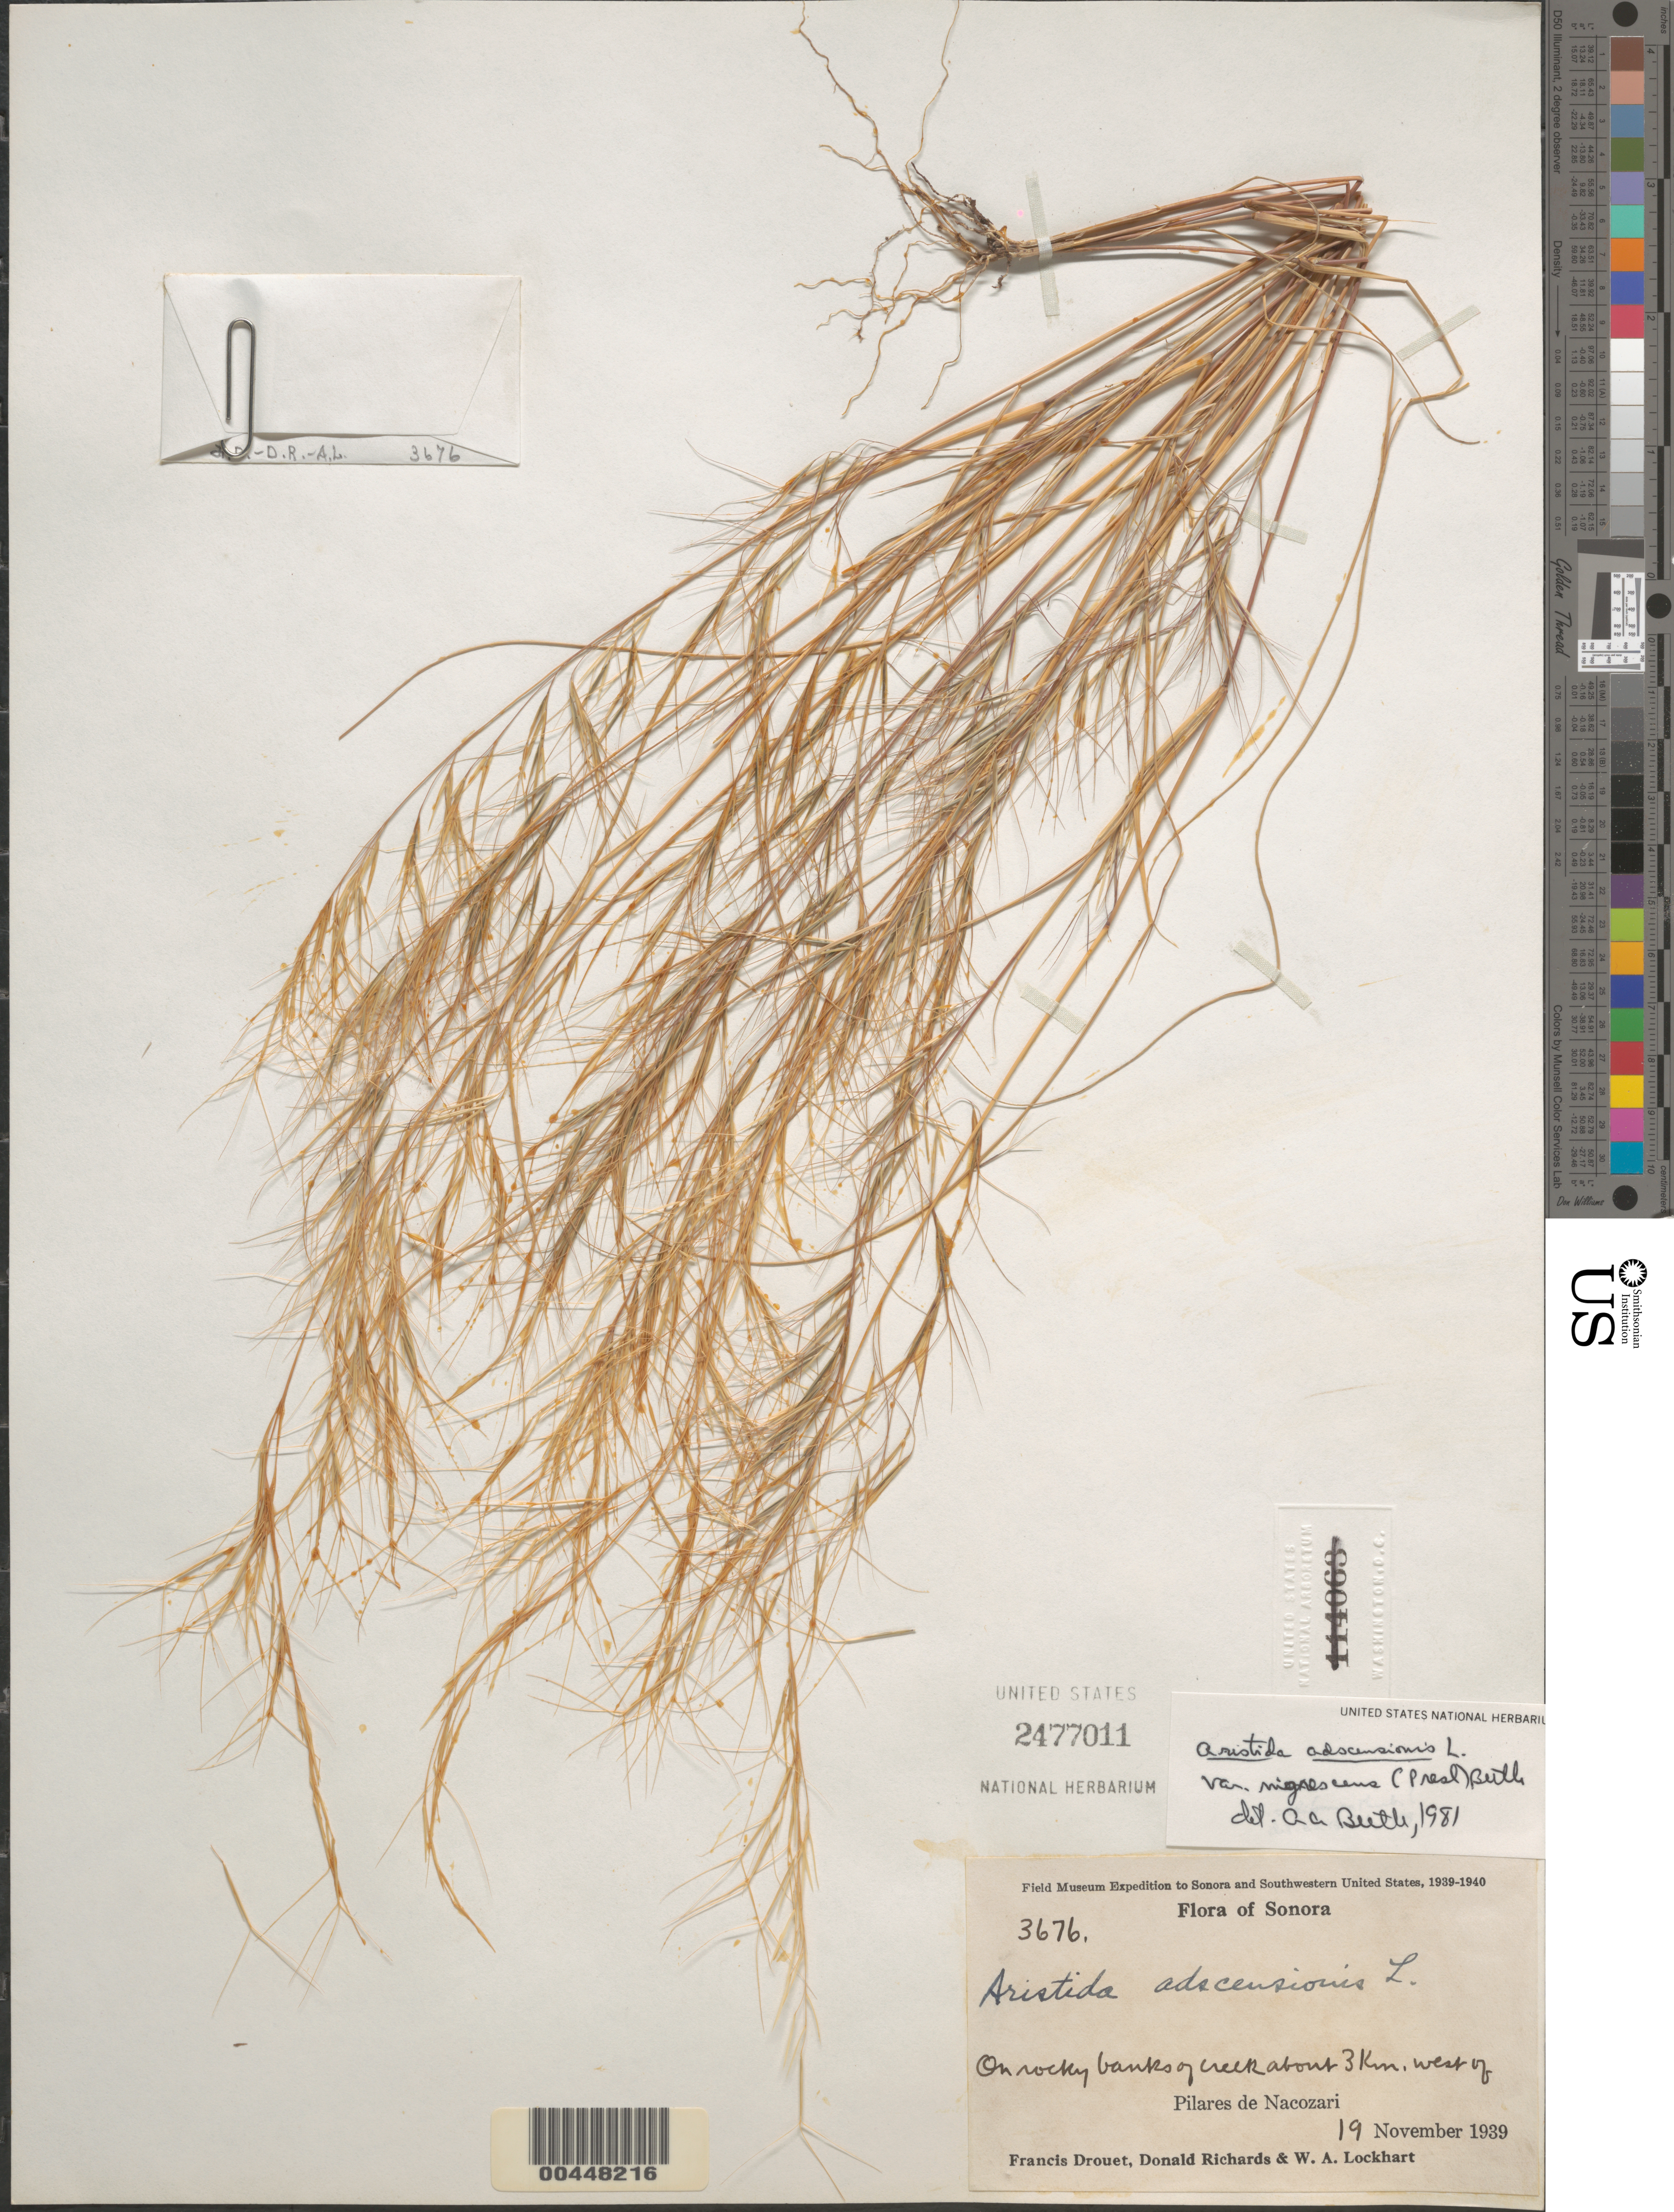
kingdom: Plantae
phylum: Tracheophyta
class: Liliopsida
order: Poales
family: Poaceae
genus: Aristida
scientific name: Aristida adscensionis var. nigrescens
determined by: Beetle, O. A.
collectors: F. E. Drouet, D. Richards & W. Lockhart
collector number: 3676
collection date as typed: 19 Nov 1939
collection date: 1939-11-19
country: Mexico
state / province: Sonora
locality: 3 km W of Pilares de Nacozari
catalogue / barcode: US 2477011